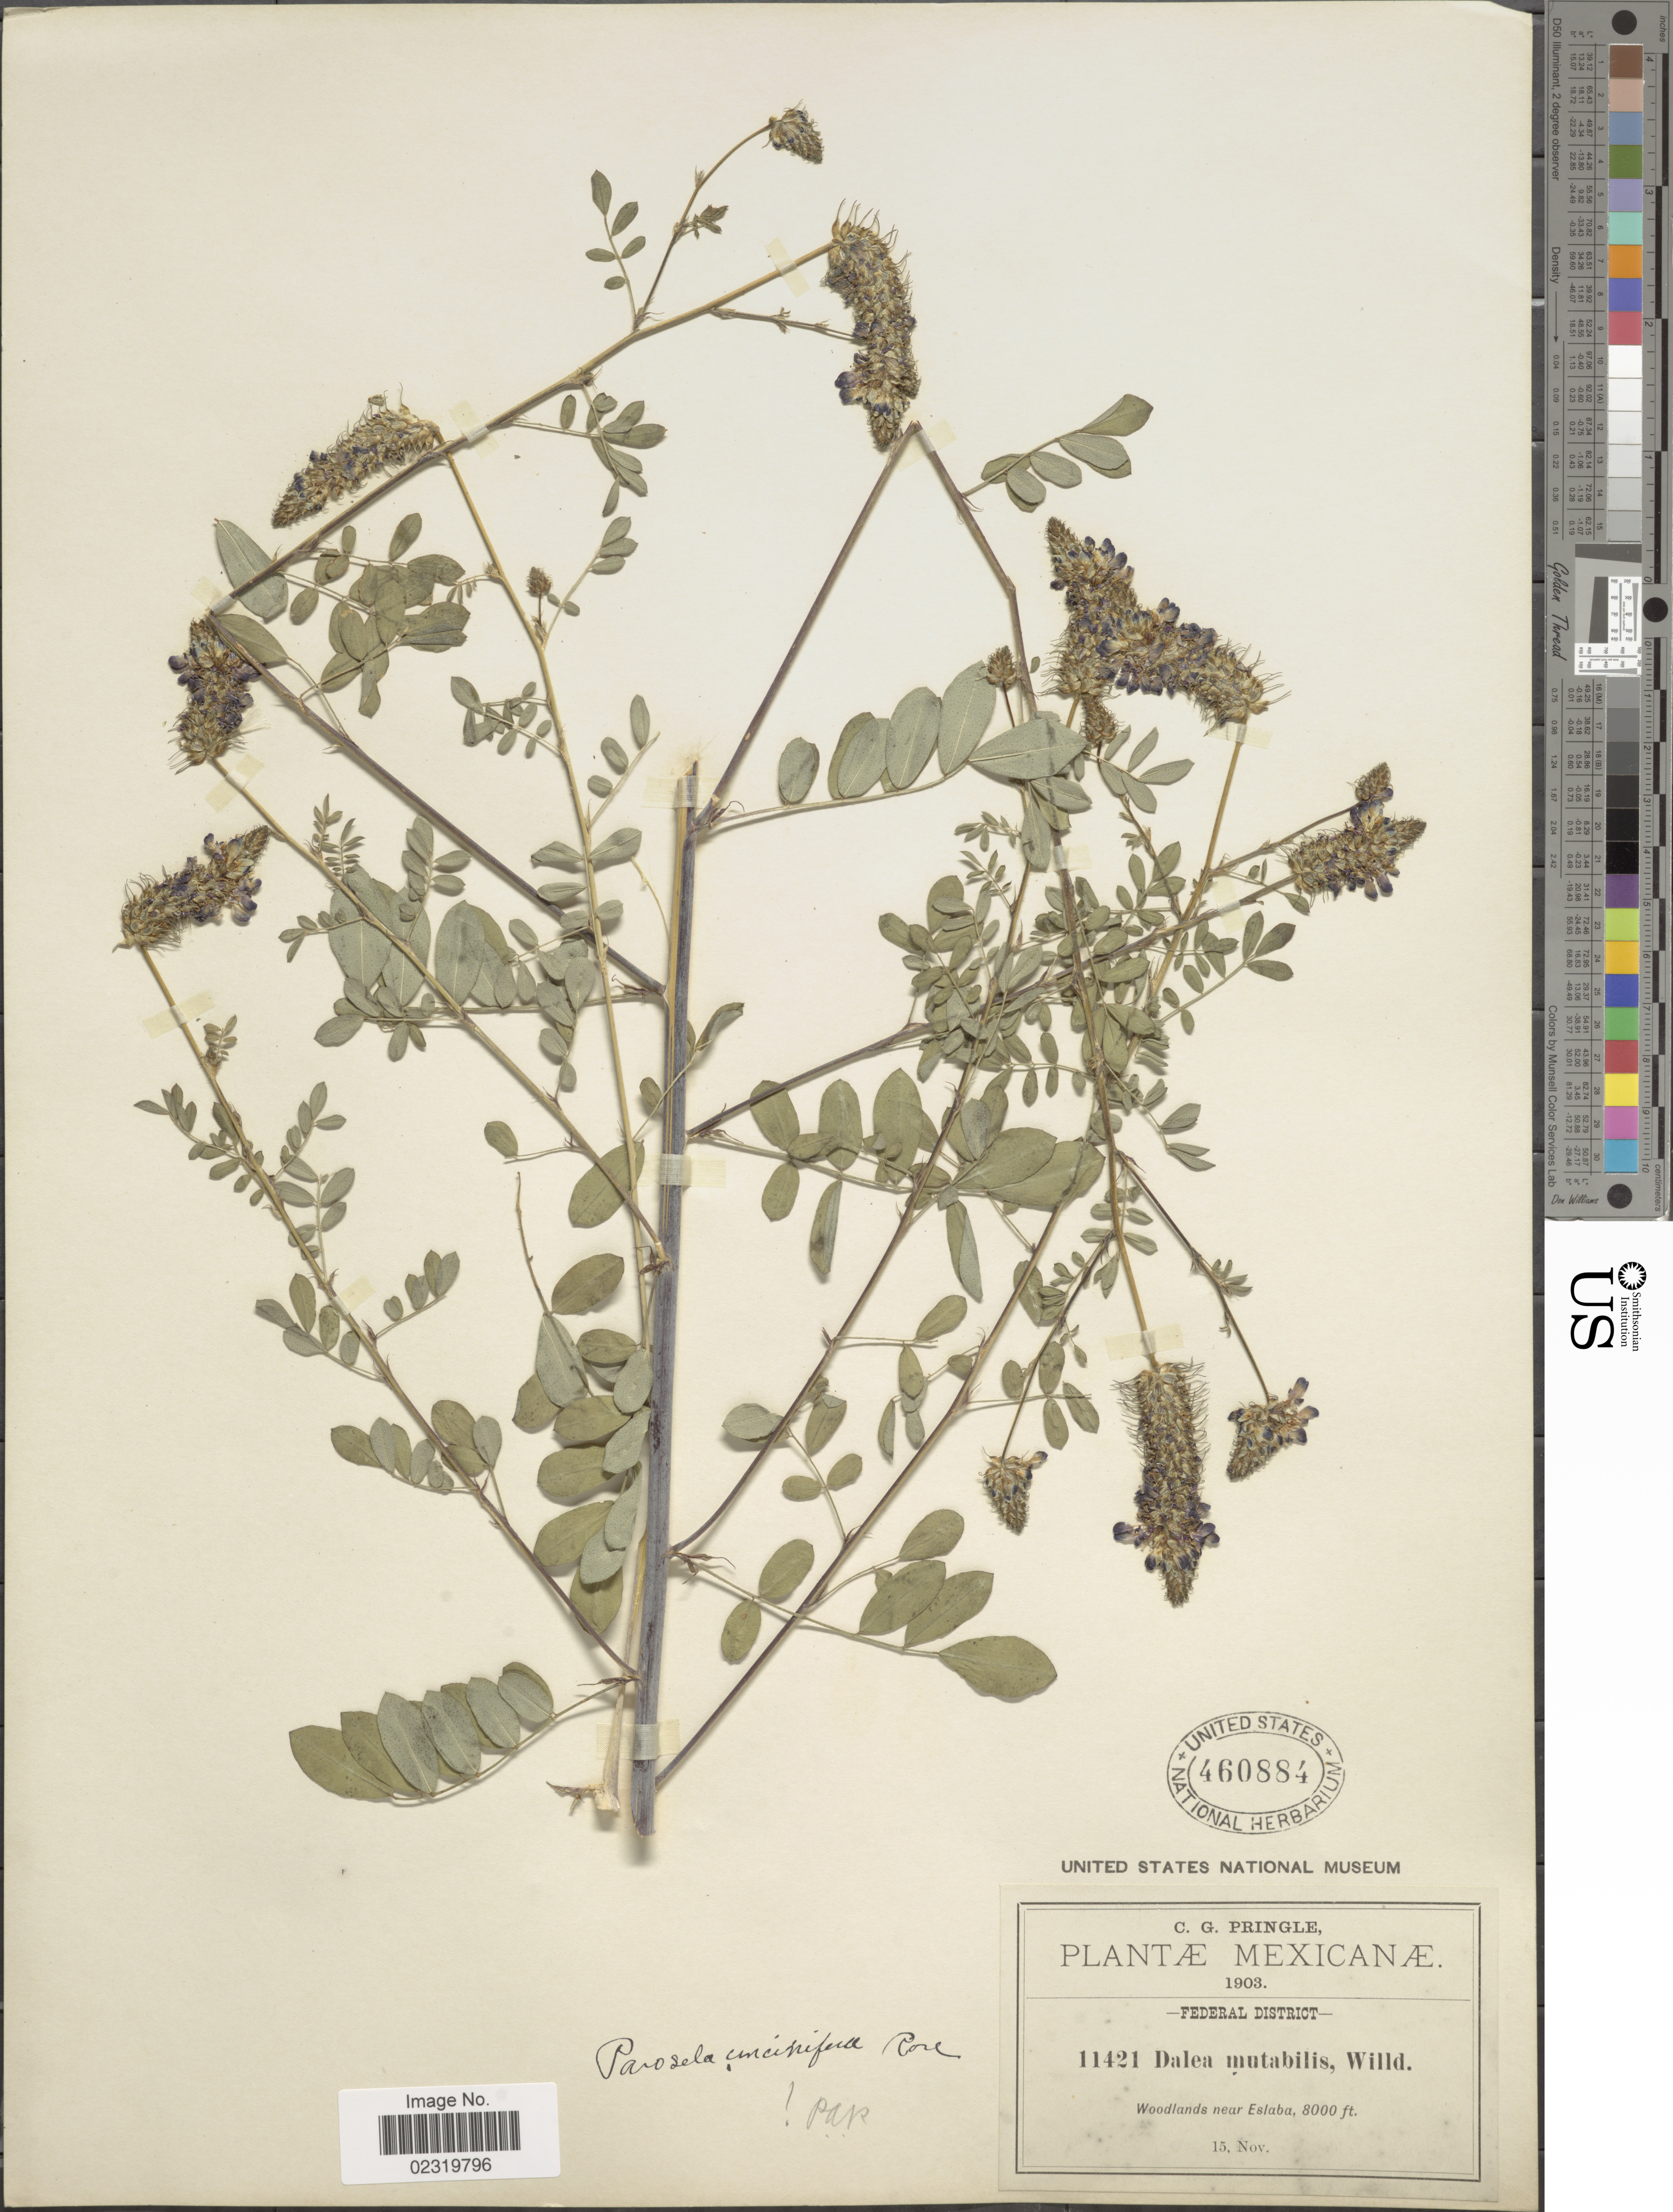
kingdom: Plantae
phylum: Tracheophyta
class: Magnoliopsida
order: Fabales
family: Fabaceae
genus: Dalea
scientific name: Dalea obovatifolia var. obovatifolia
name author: Ortega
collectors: C. G. Pringle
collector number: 11421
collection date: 1903-11-15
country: Mexico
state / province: Distrito Federal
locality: Near Eslaba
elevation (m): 2438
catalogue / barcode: US 460884